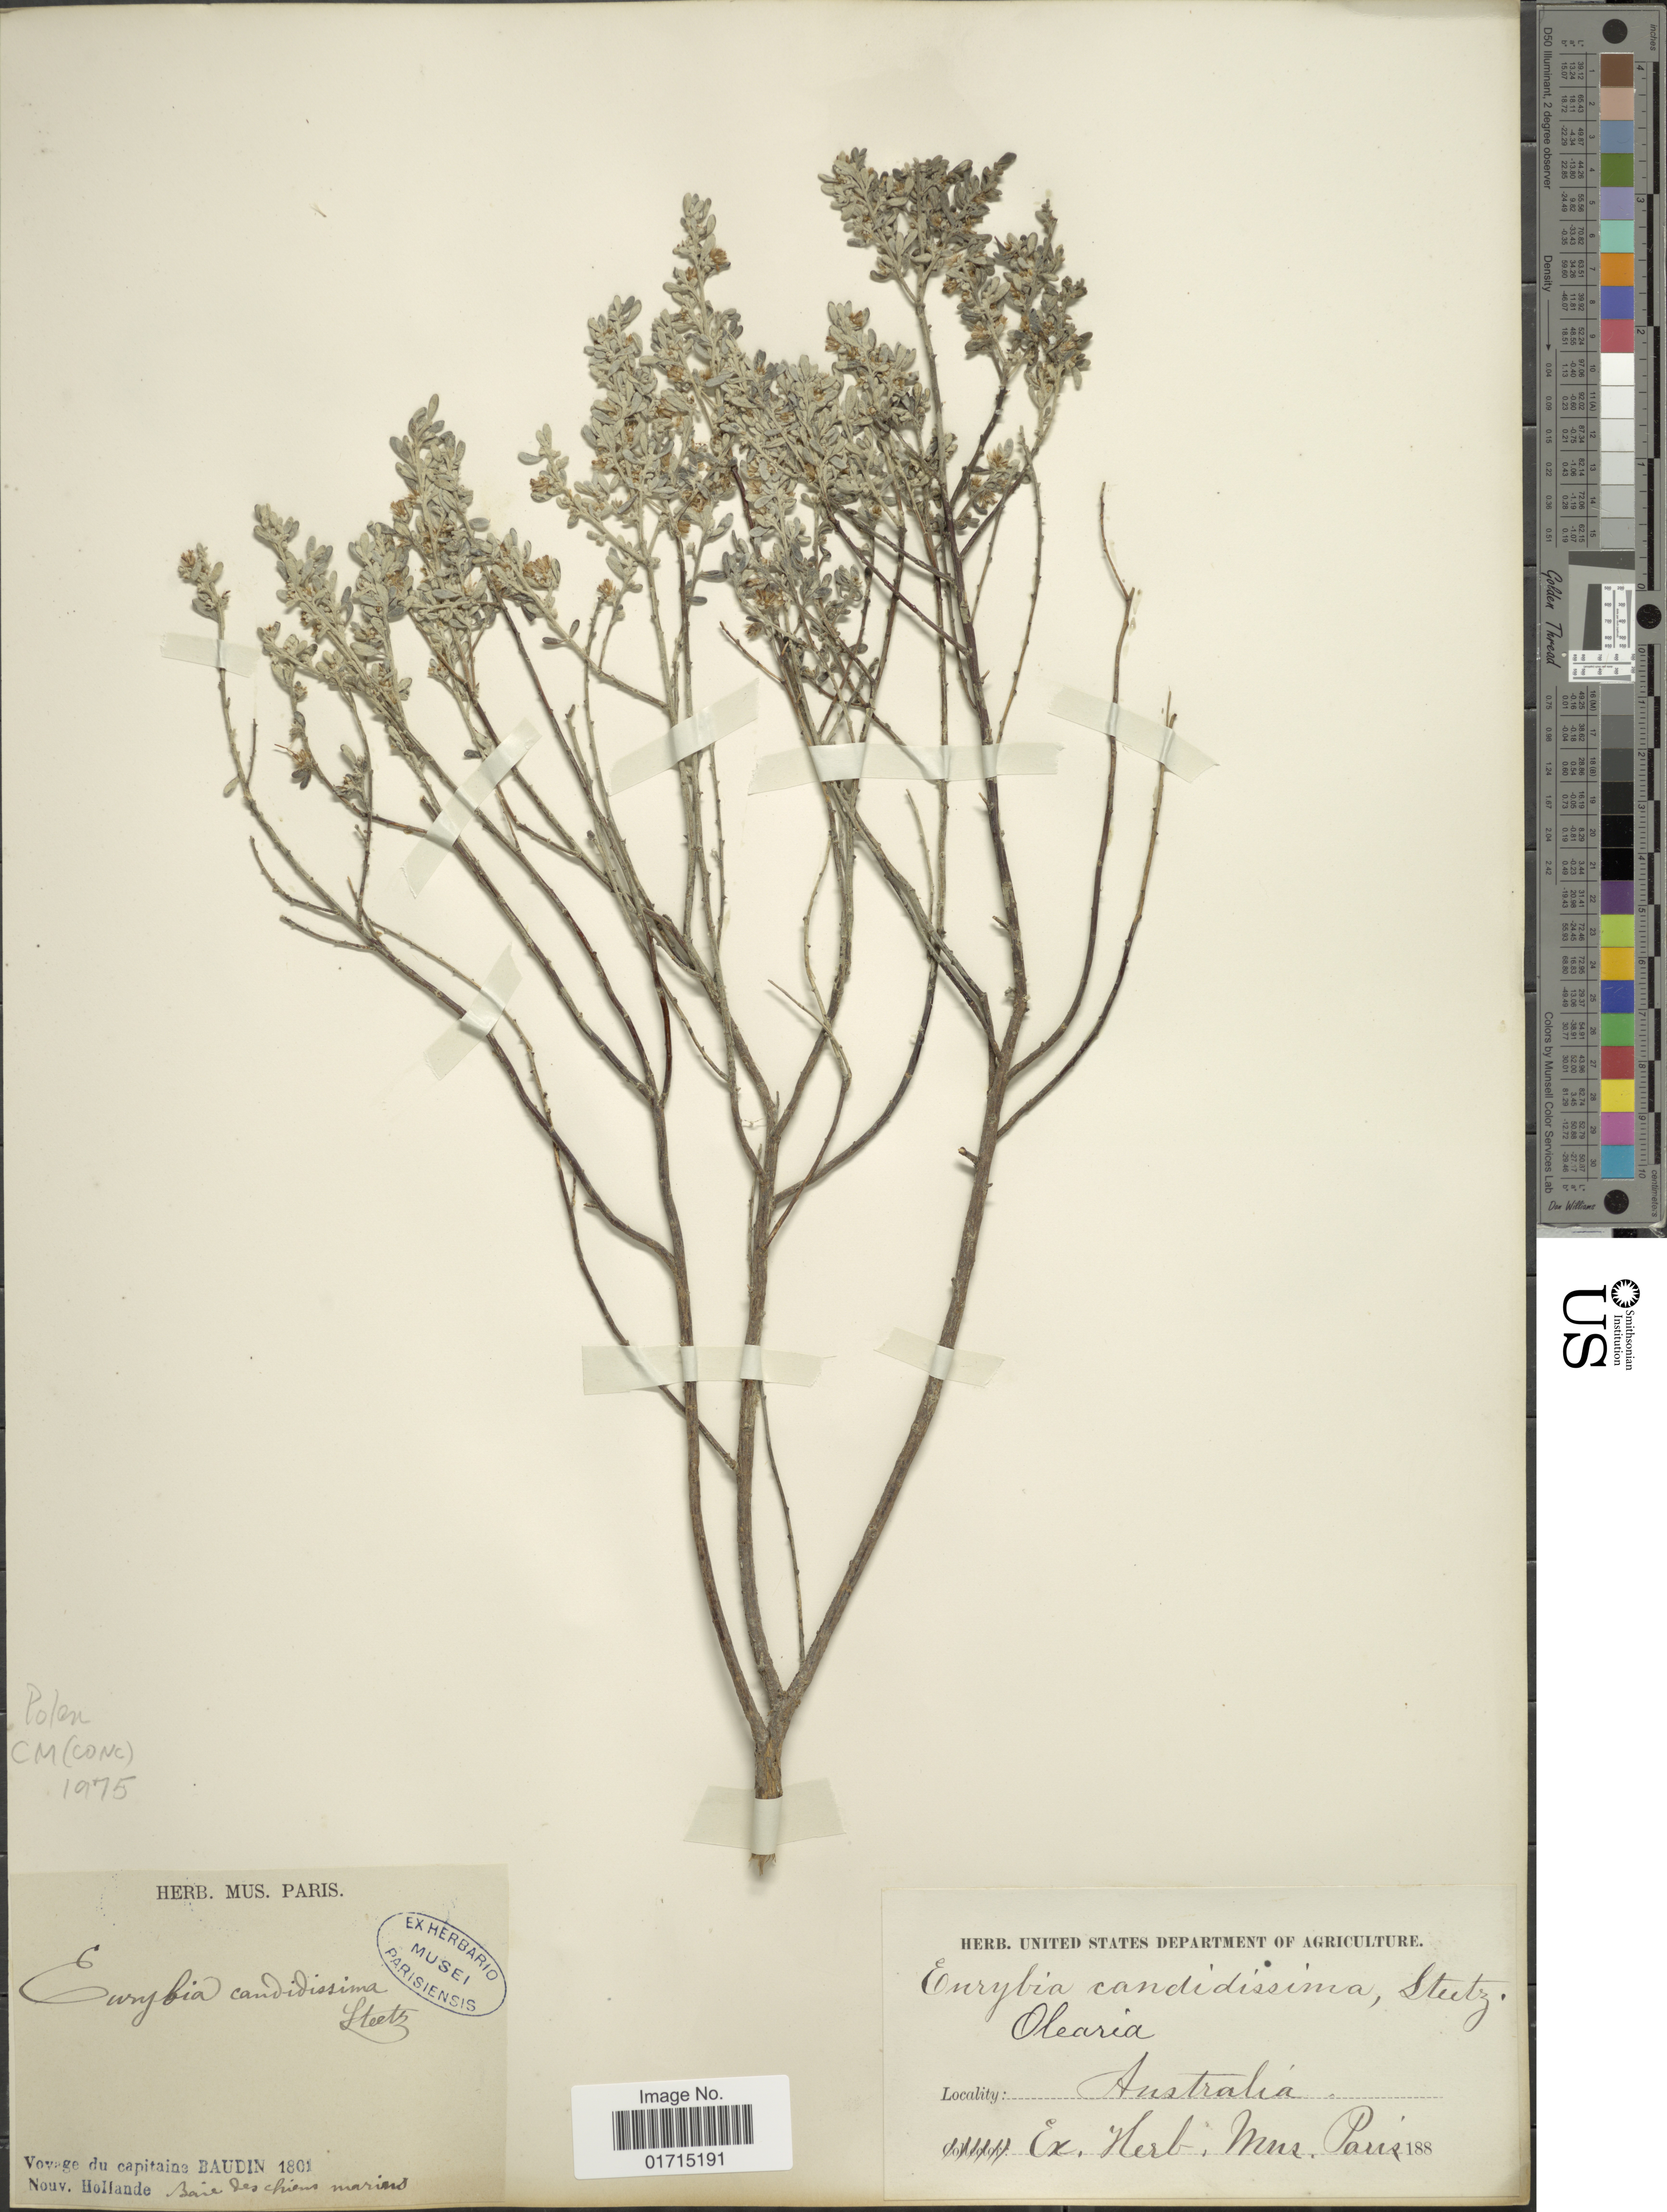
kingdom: Plantae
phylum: Tracheophyta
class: Magnoliopsida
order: Asterales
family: Asteraceae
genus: Olearia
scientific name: Olearia axillaris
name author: (DC.) F. Muell. ex Benth.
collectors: T. Baudin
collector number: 1801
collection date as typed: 188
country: Australia